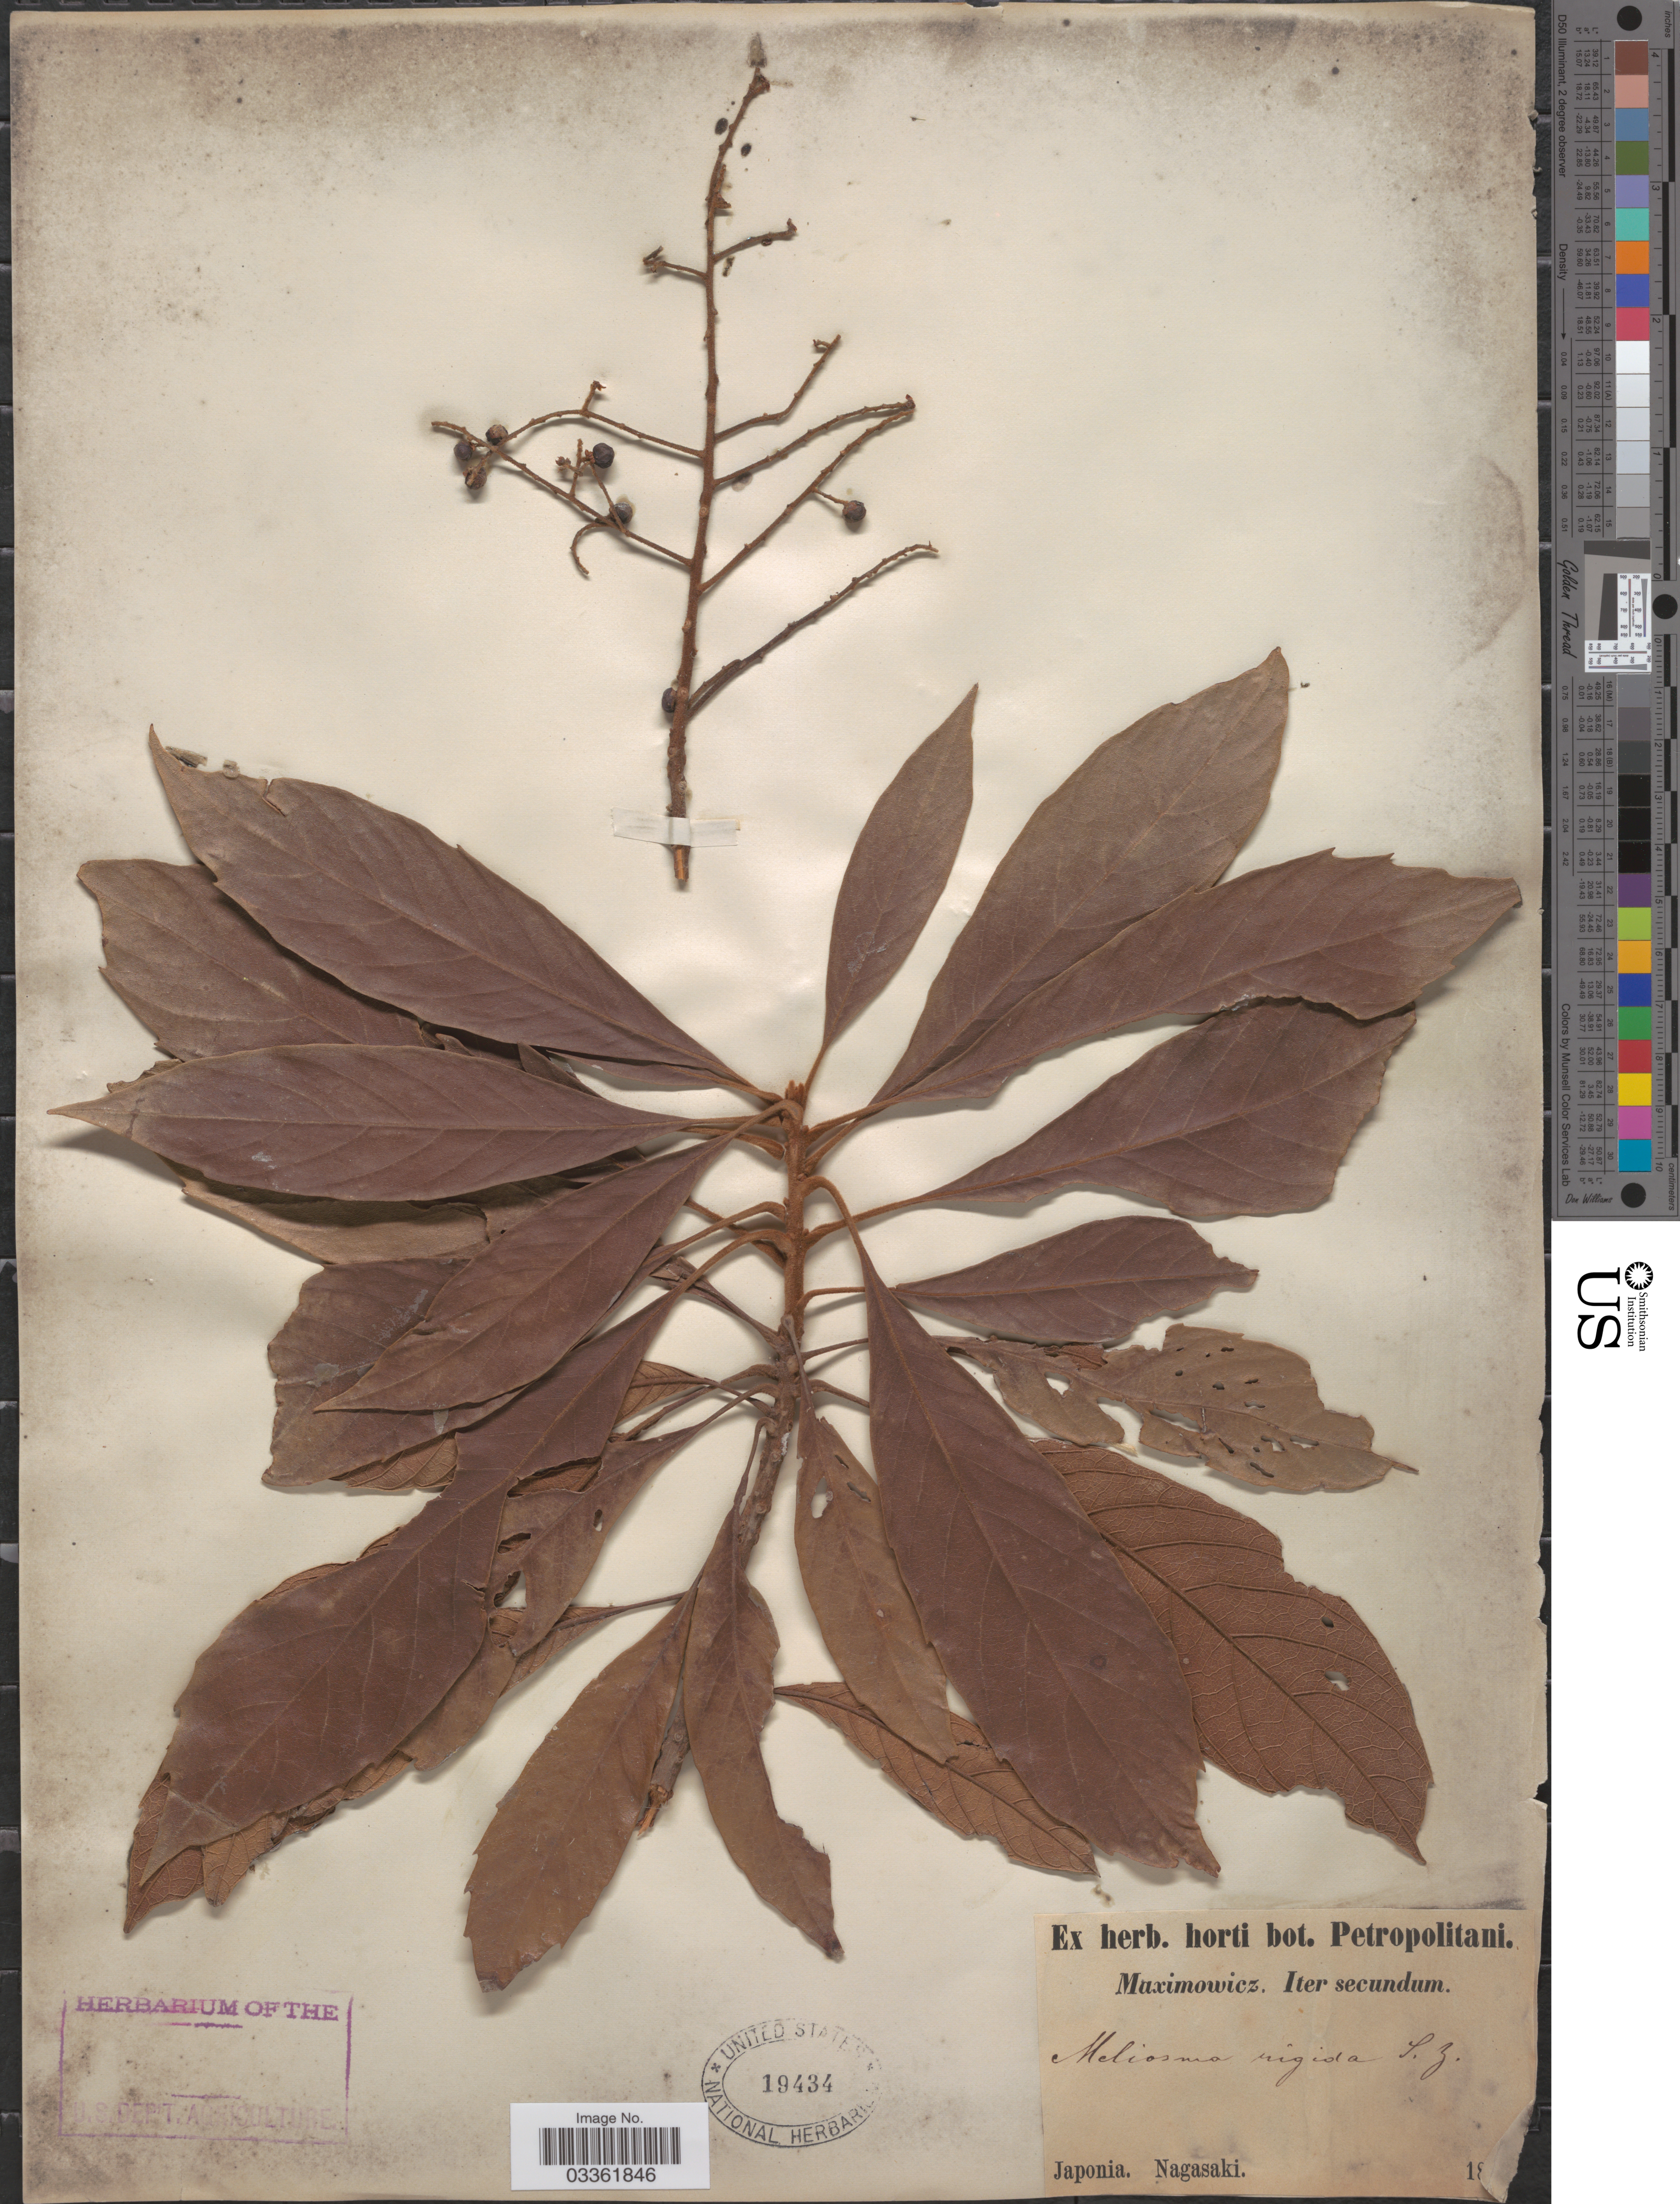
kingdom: Plantae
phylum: Tracheophyta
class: Magnoliopsida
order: Proteales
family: Sabiaceae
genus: Meliosma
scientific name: Meliosma rigida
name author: Siebold & Zucc.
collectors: -. Maximowicz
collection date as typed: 18!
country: Japan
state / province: Nagasaki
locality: Japonia.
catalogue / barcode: US 19434